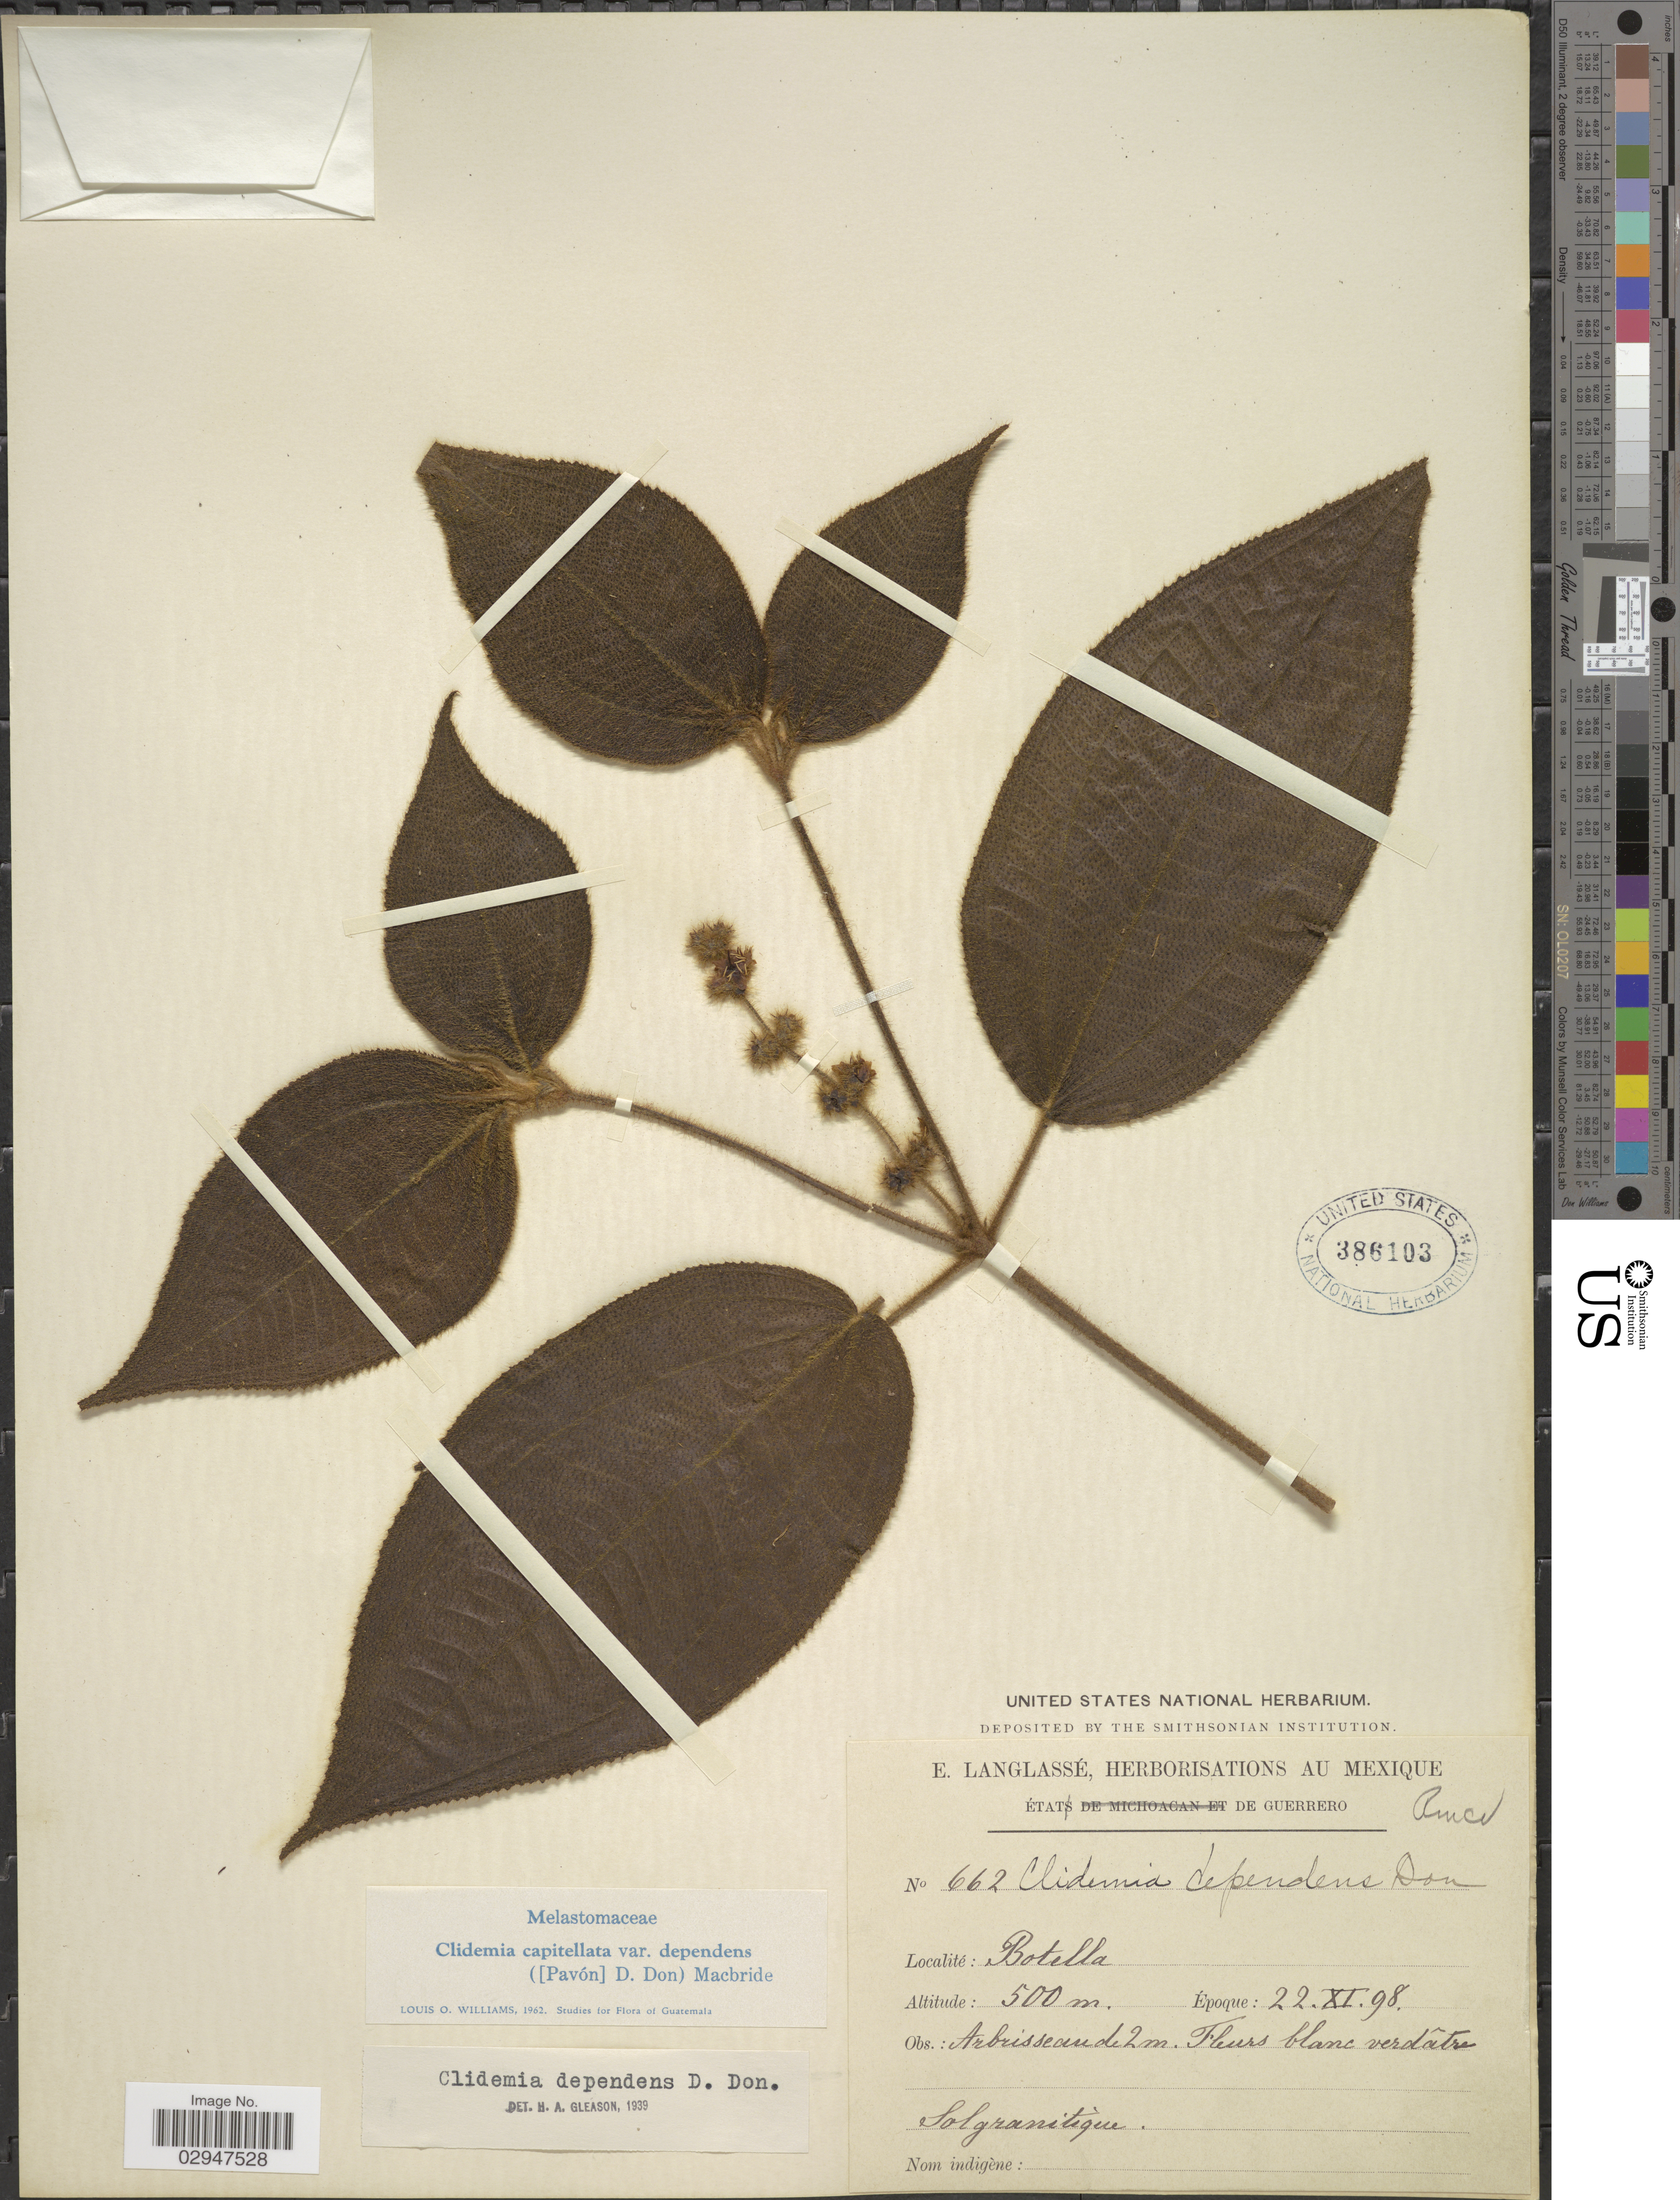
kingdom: Plantae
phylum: Tracheophyta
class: Magnoliopsida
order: Myrtales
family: Melastomataceae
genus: Clidemia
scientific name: Clidemia capitellata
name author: (Bonpl.) D. Don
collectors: E. Langlassé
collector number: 662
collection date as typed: Transcribed d/m/y: 22/11/98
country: Mexico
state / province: Guerrero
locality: Botella.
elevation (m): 500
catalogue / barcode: US 386103